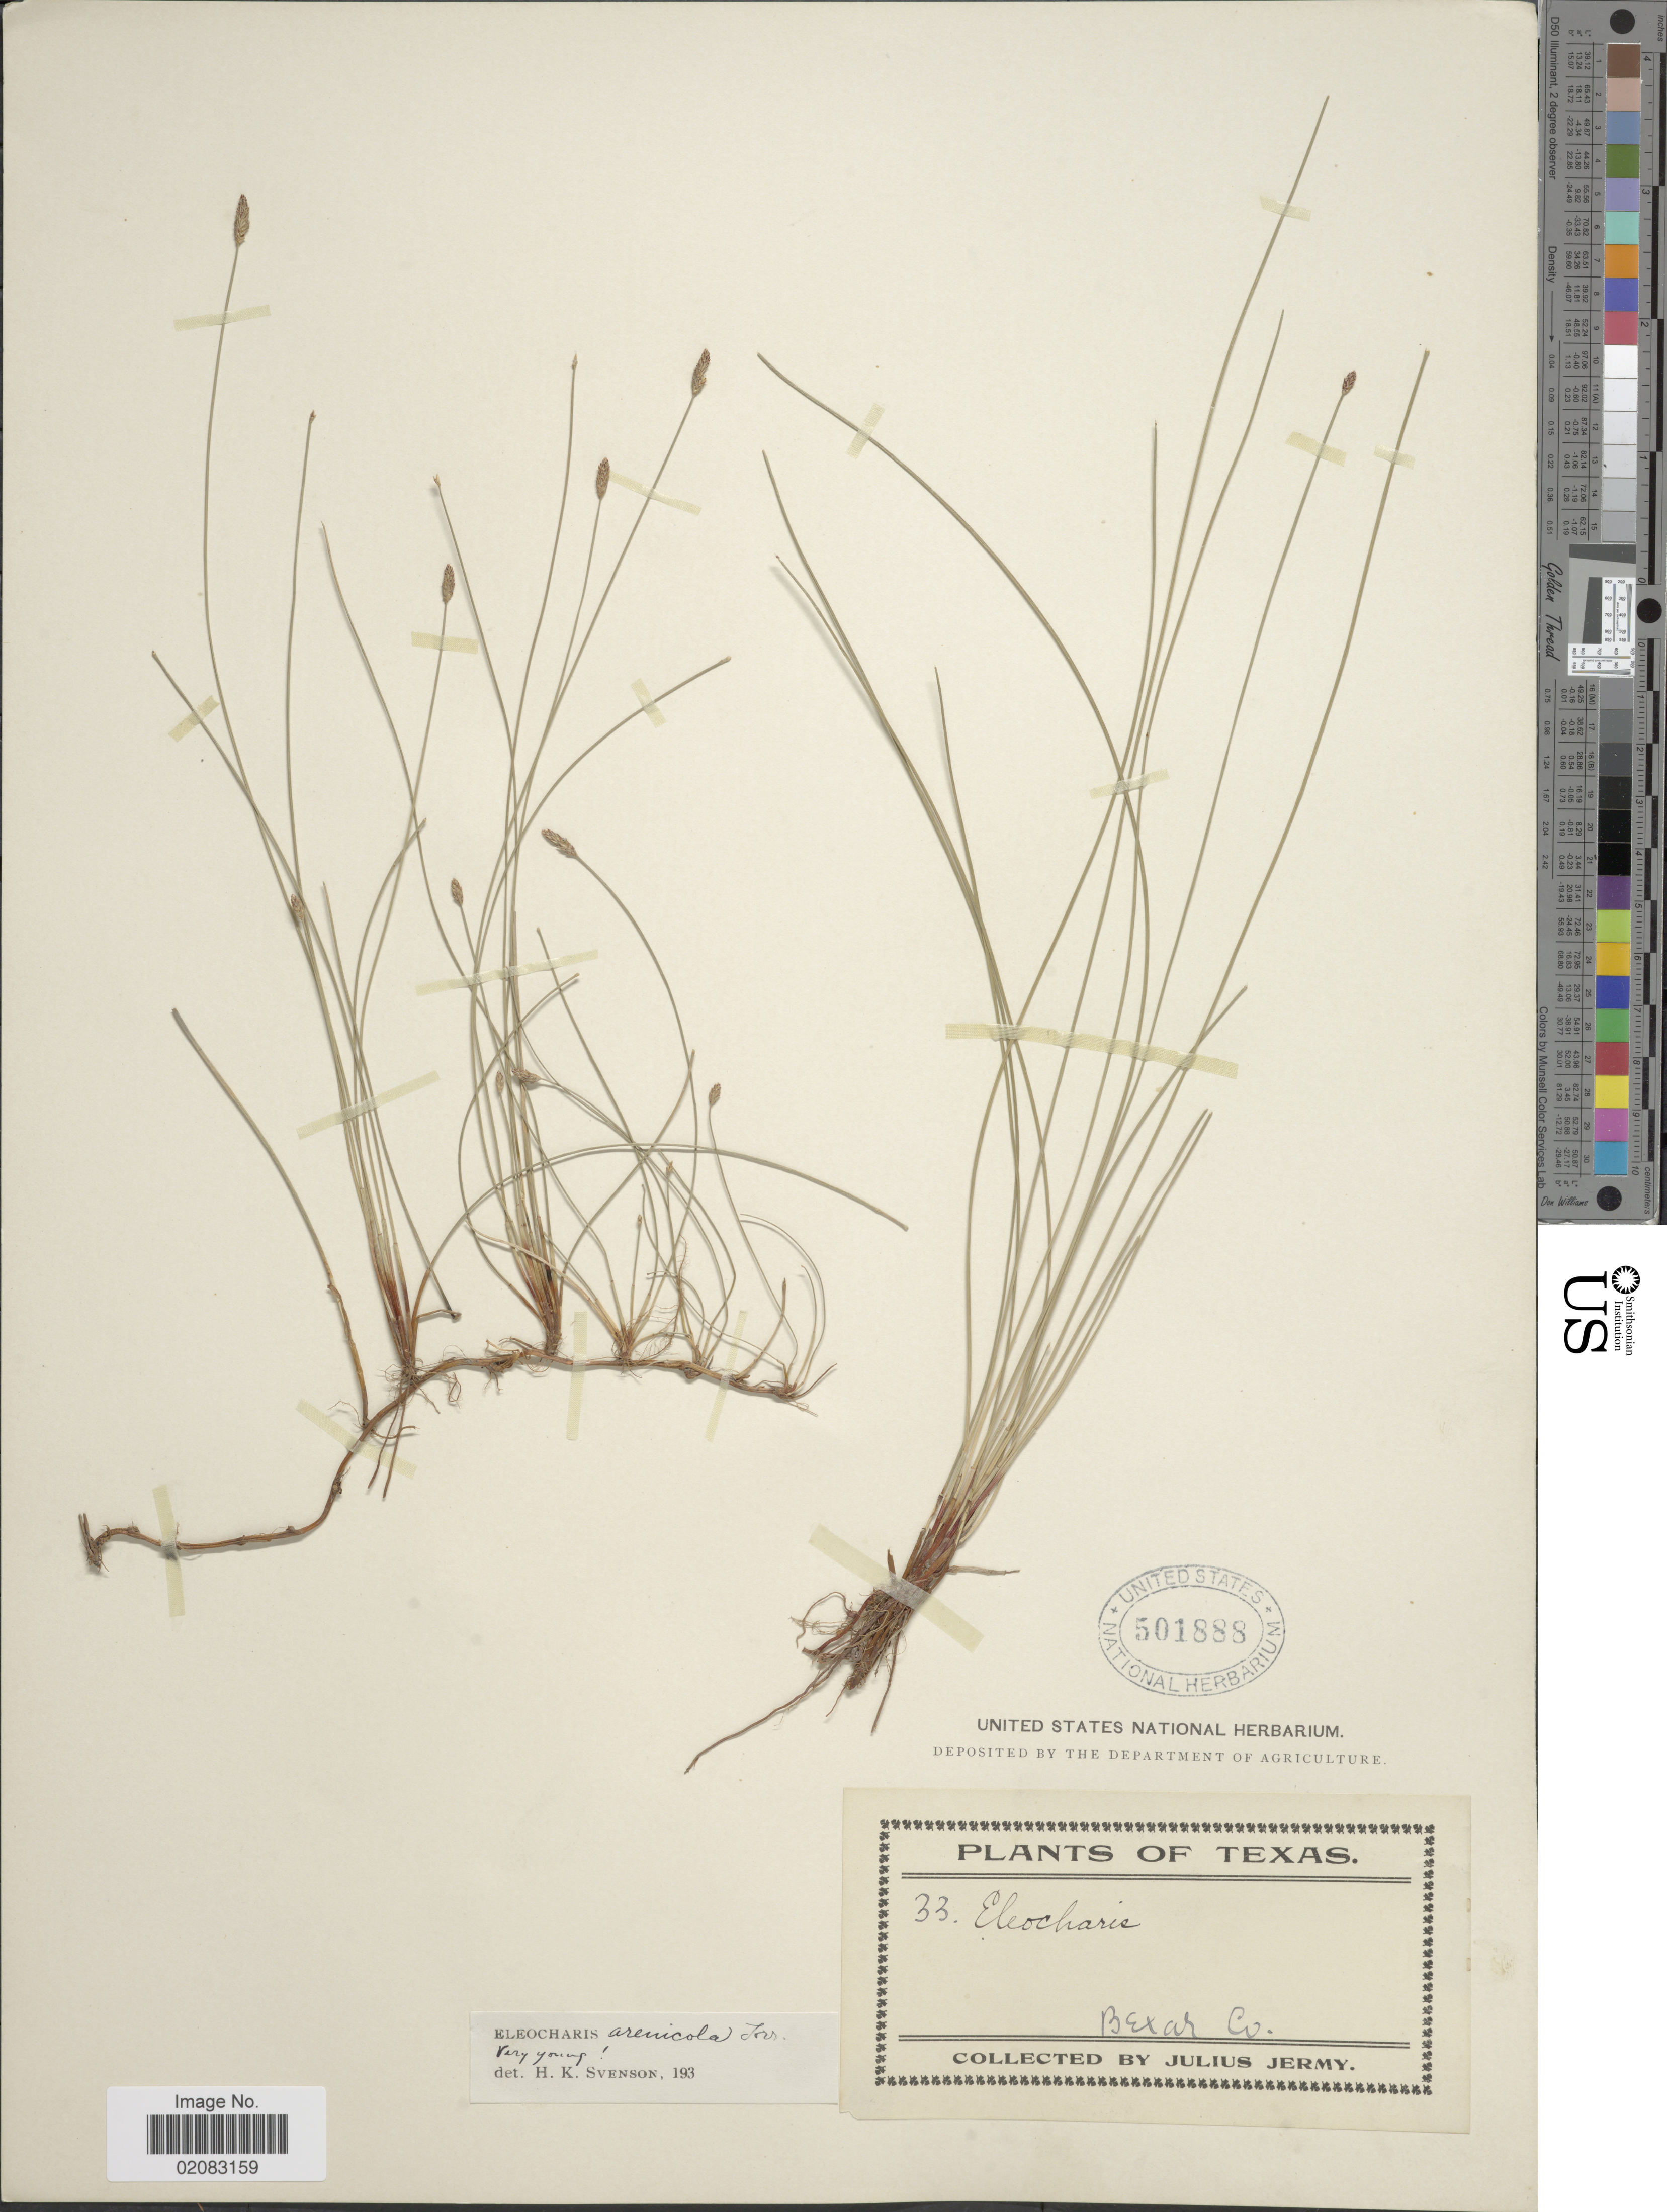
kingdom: Plantae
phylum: Tracheophyta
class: Liliopsida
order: Poales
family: Cyperaceae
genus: Eleocharis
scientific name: Eleocharis montevidensis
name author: Kunth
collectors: J. Jermy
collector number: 33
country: United States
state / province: Texas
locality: Bexar Co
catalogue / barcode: US 501888